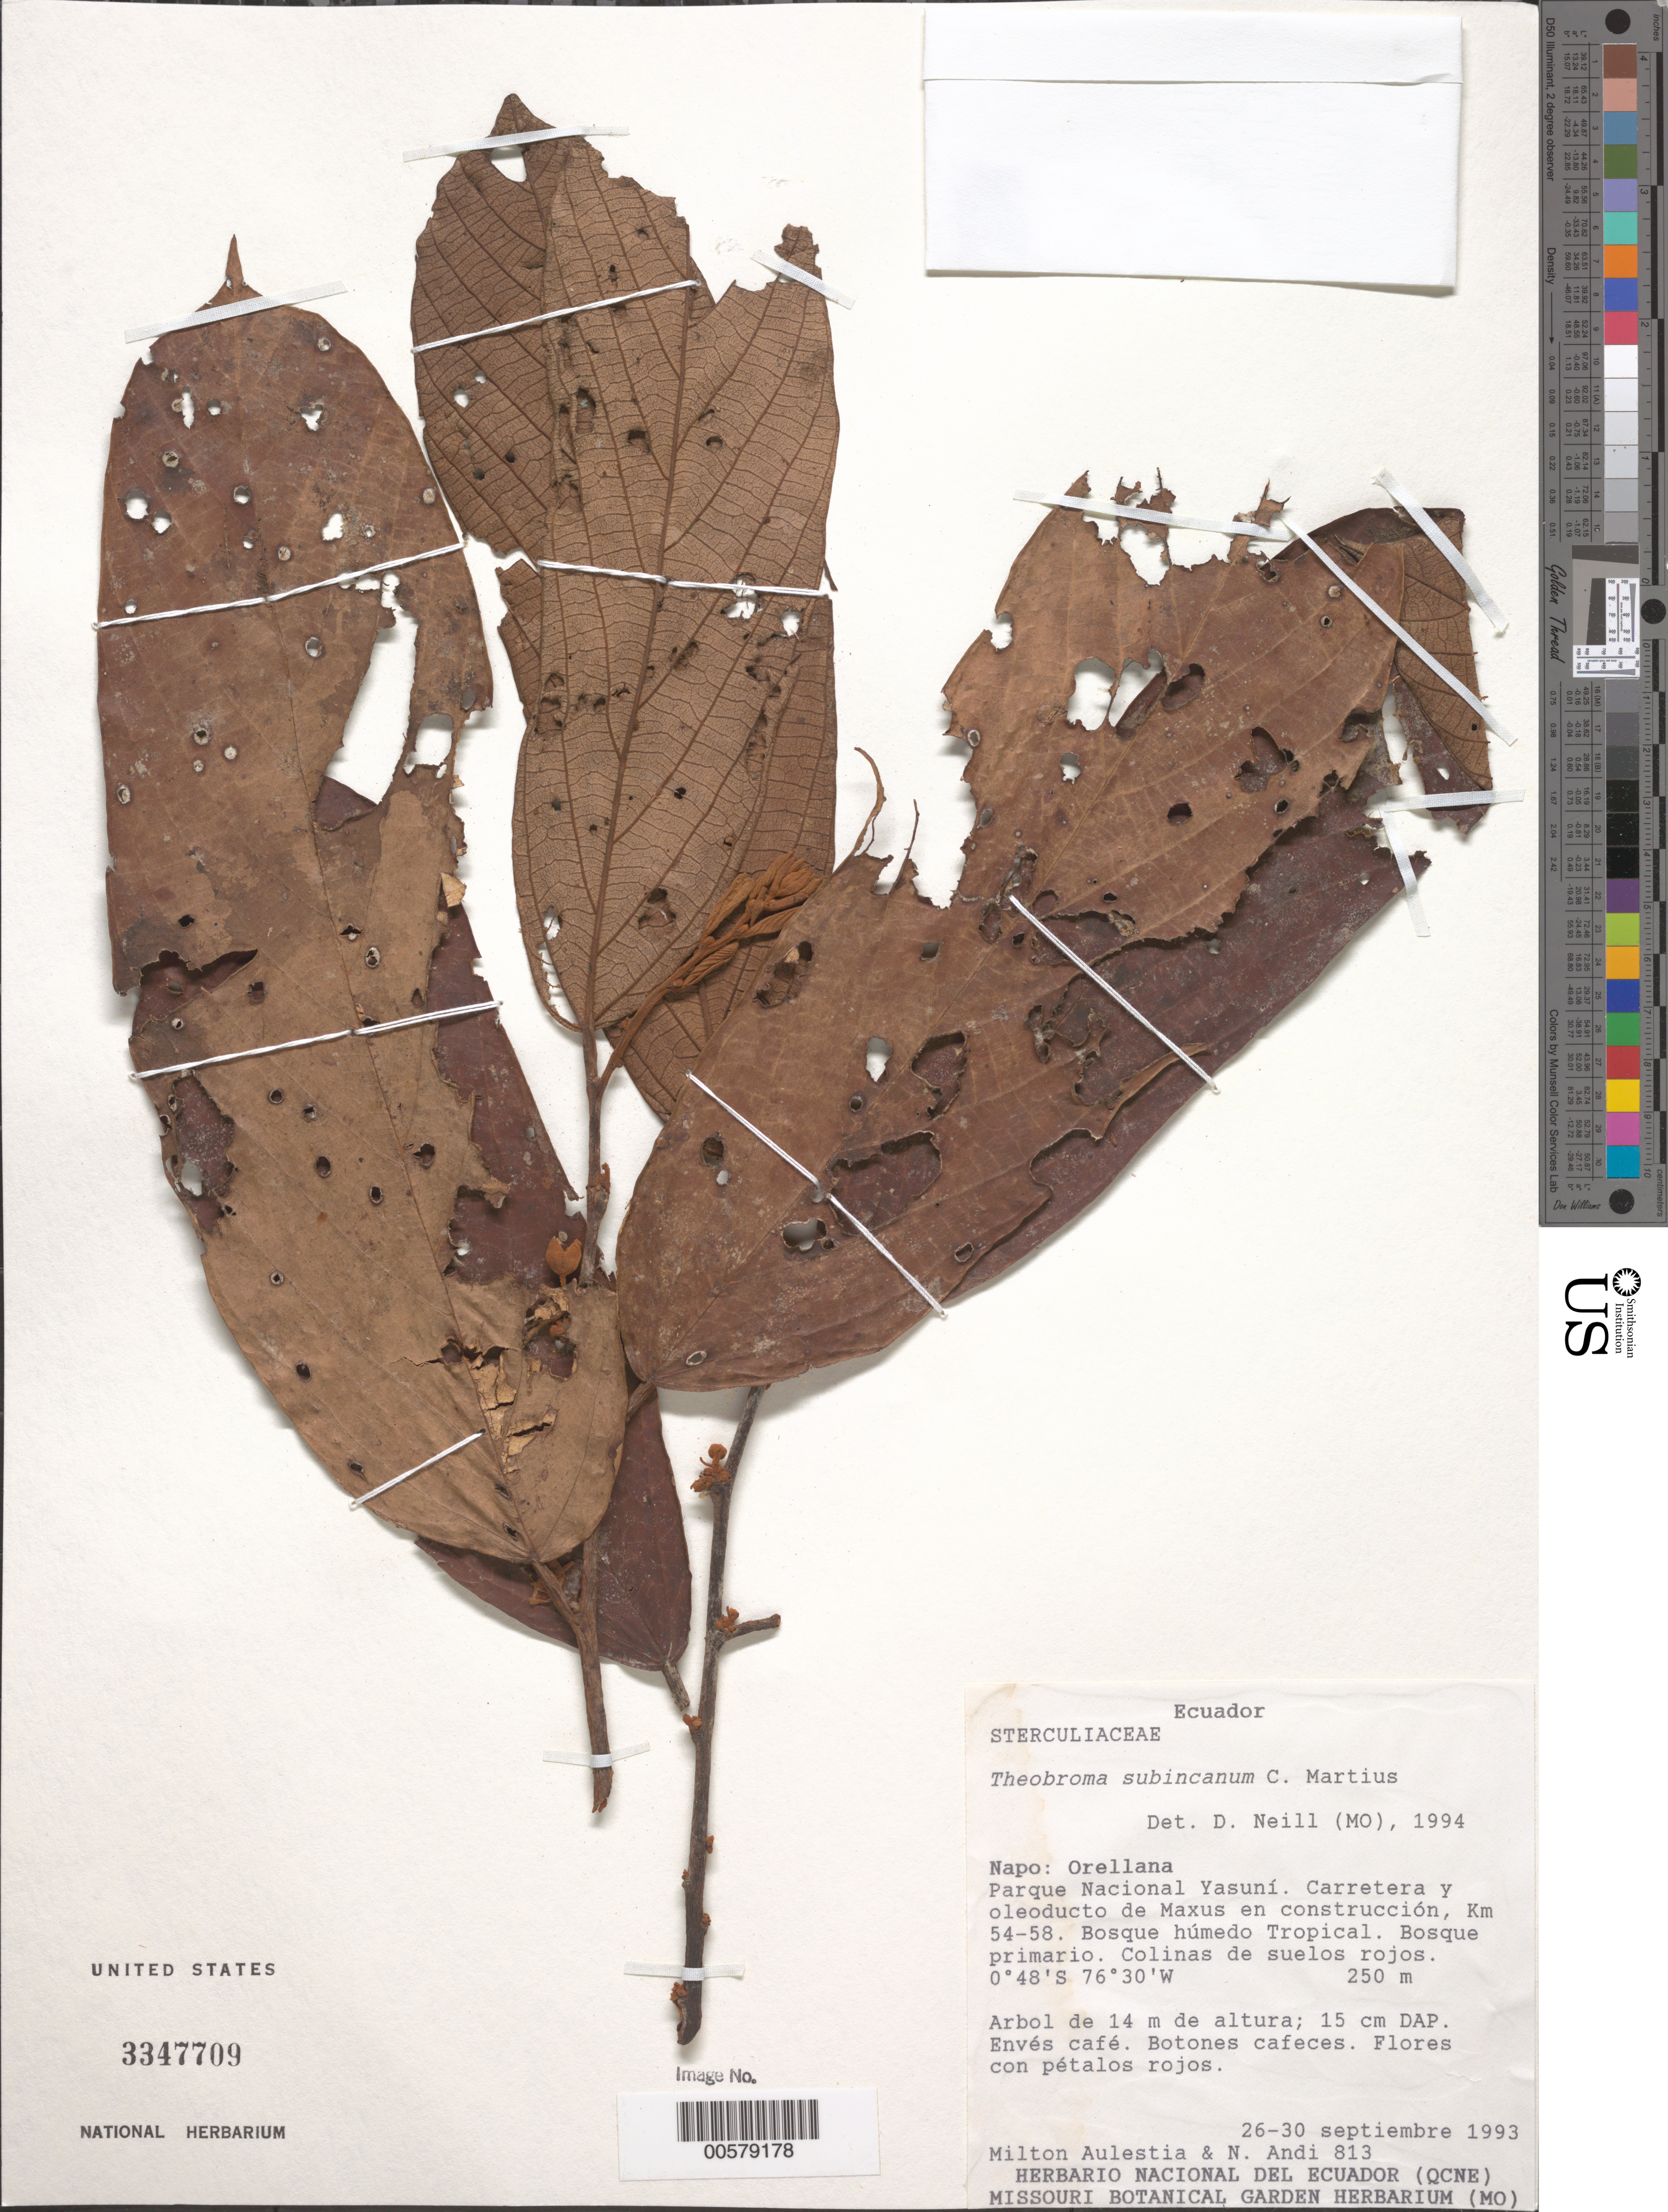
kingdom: Plantae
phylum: Tracheophyta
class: Magnoliopsida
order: Malvales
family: Malvaceae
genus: Theobroma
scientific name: Theobroma subincanum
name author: Mart.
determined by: Dorr, L. J., (BOT), Smithsonian Institution - National Museum of Natural History (UNITED STATES)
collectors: M. Aulestia & N. Andi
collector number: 813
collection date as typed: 26 Sep 1993 to 30 Sep 1993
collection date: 1993-09-26/1993-09-30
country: Ecuador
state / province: Napo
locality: Parque Nacional Yasuní, Carretera y oleoducto de Maxus en construcción, km 54-58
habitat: Bosque húmedo Tropical, bosque primario, colinas de suelos rojos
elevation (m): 250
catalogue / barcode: US 3347709